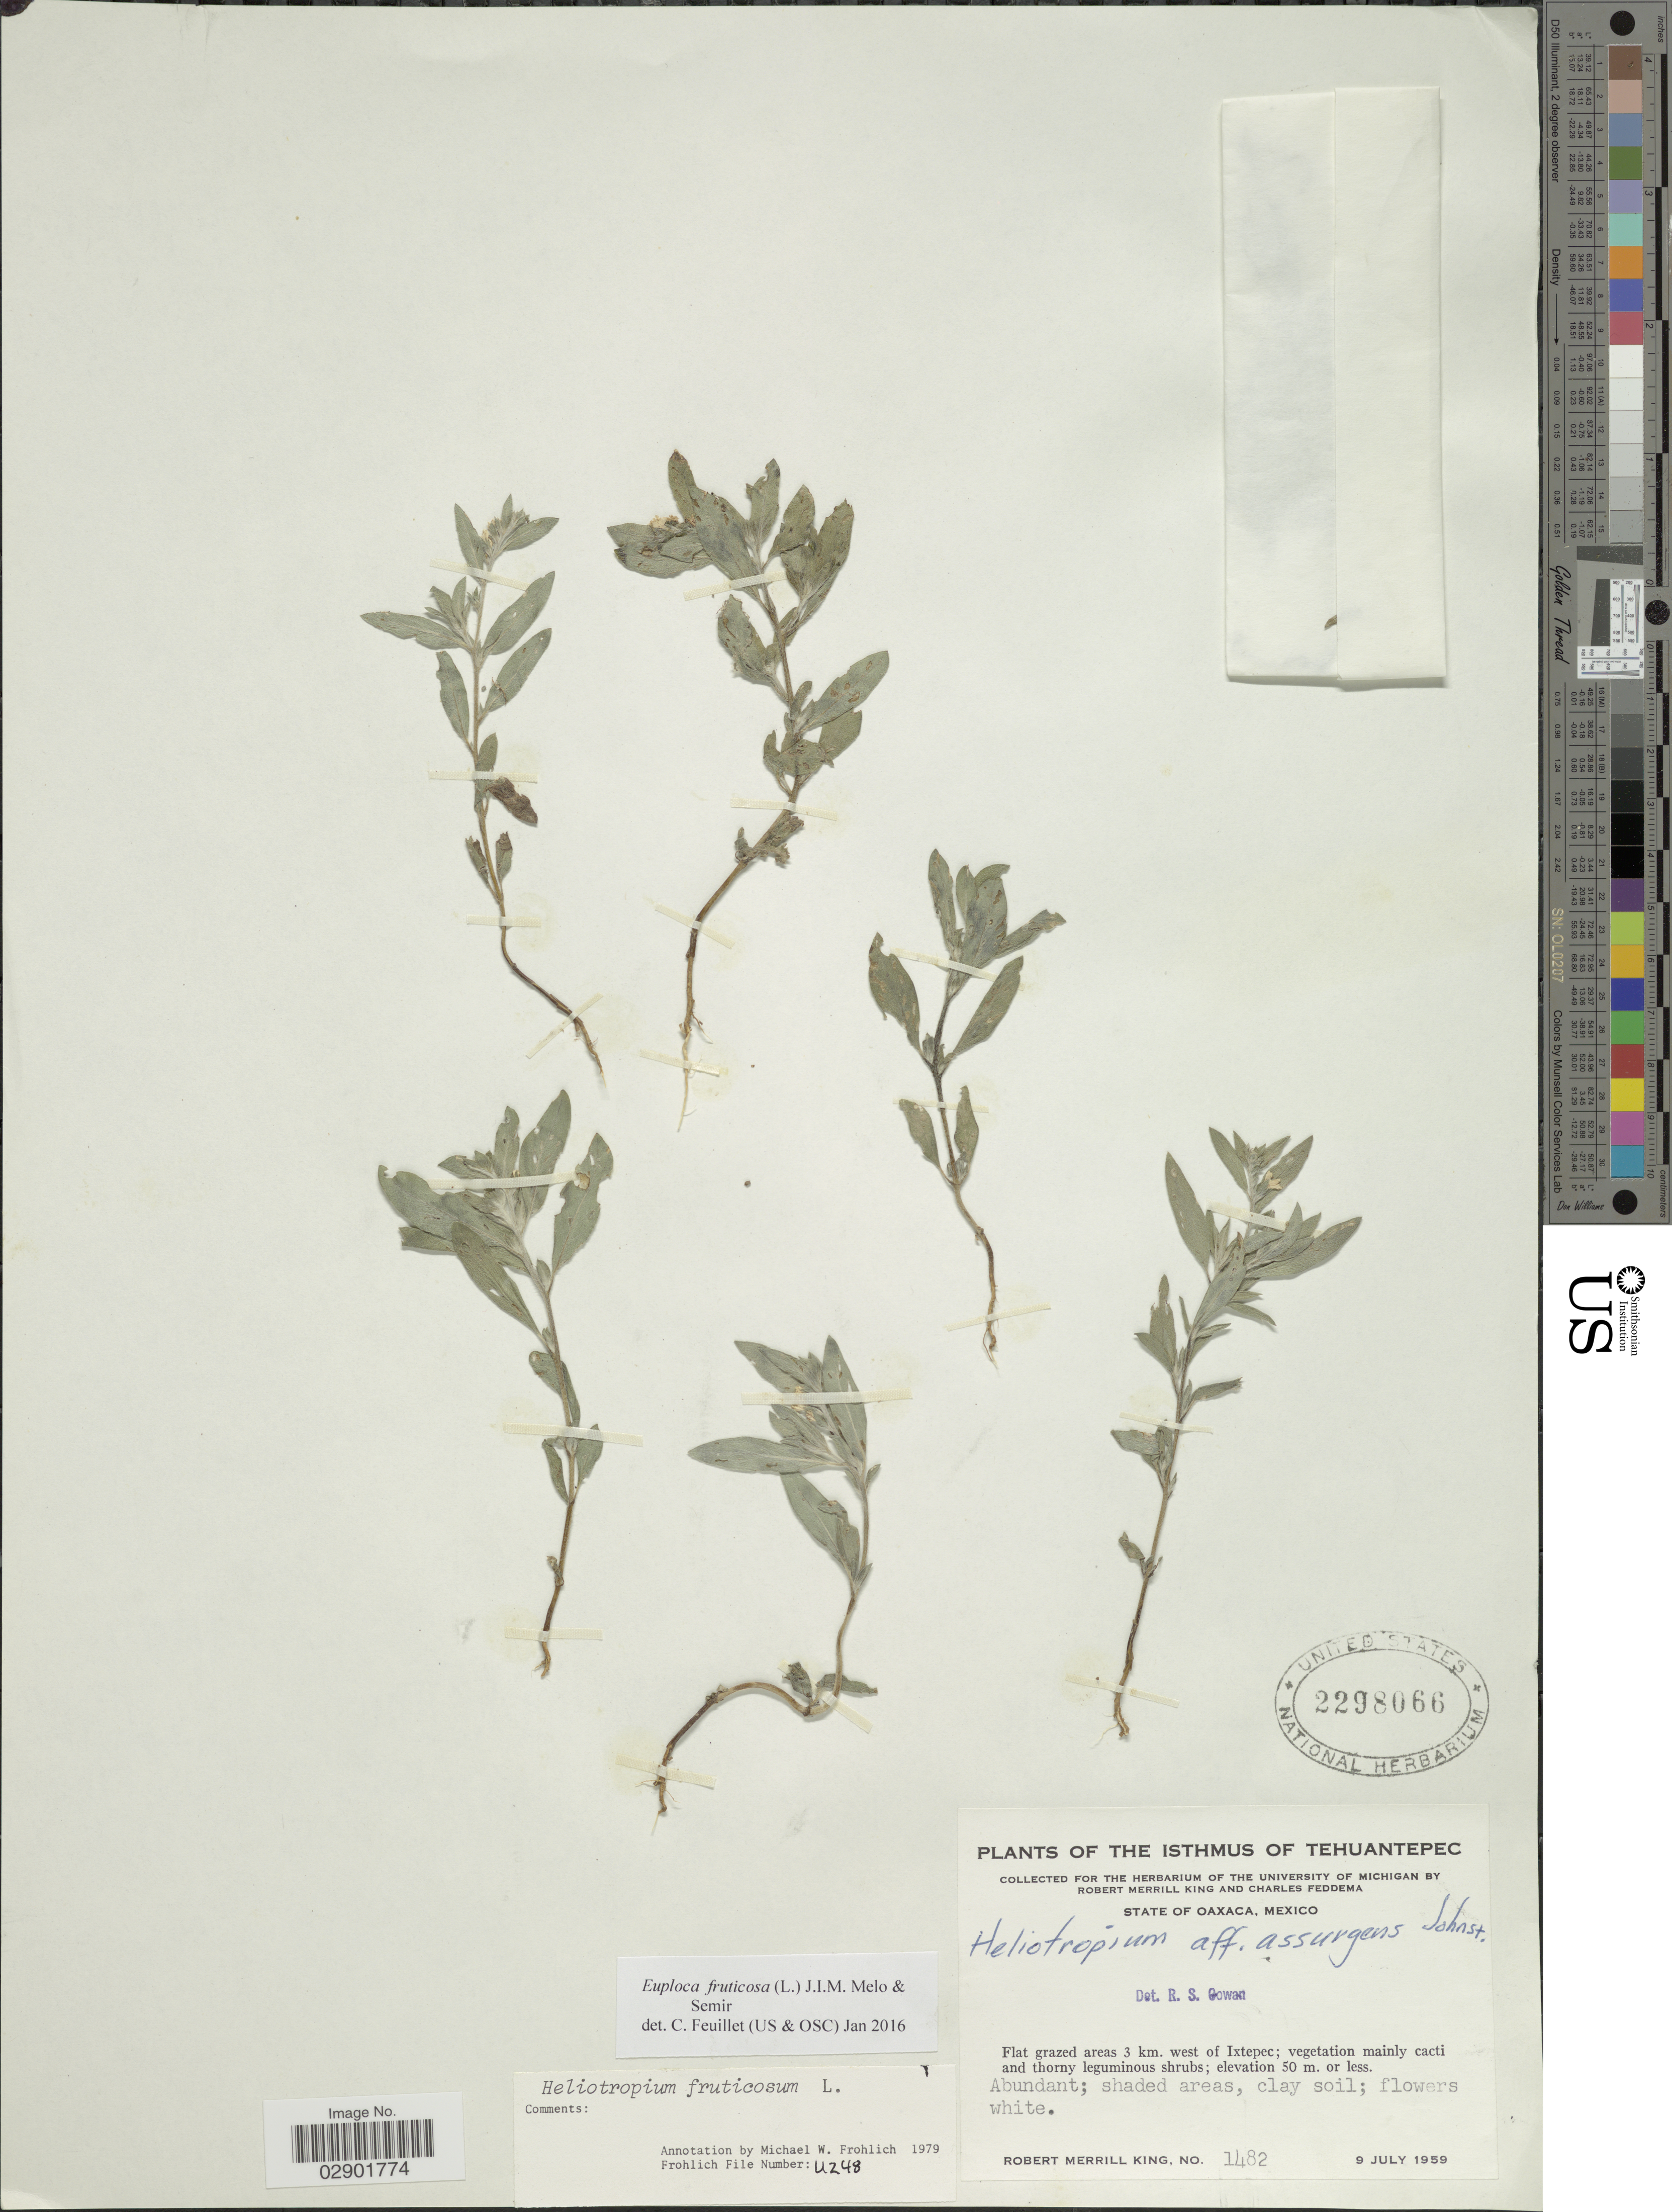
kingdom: Plantae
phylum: Tracheophyta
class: Magnoliopsida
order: Boraginales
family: Heliotropiaceae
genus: Euploca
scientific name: Euploca fruticosa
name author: (L.) J.I.M. Melo & Semir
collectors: R. M. King & C. Feddema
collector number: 1482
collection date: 1959-07-09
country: Mexico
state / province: Oaxaca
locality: Isthmus of Tehuantepec. Flat grazed areas 3 km. west of Ixtepec.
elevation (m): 50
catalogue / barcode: US 2298066